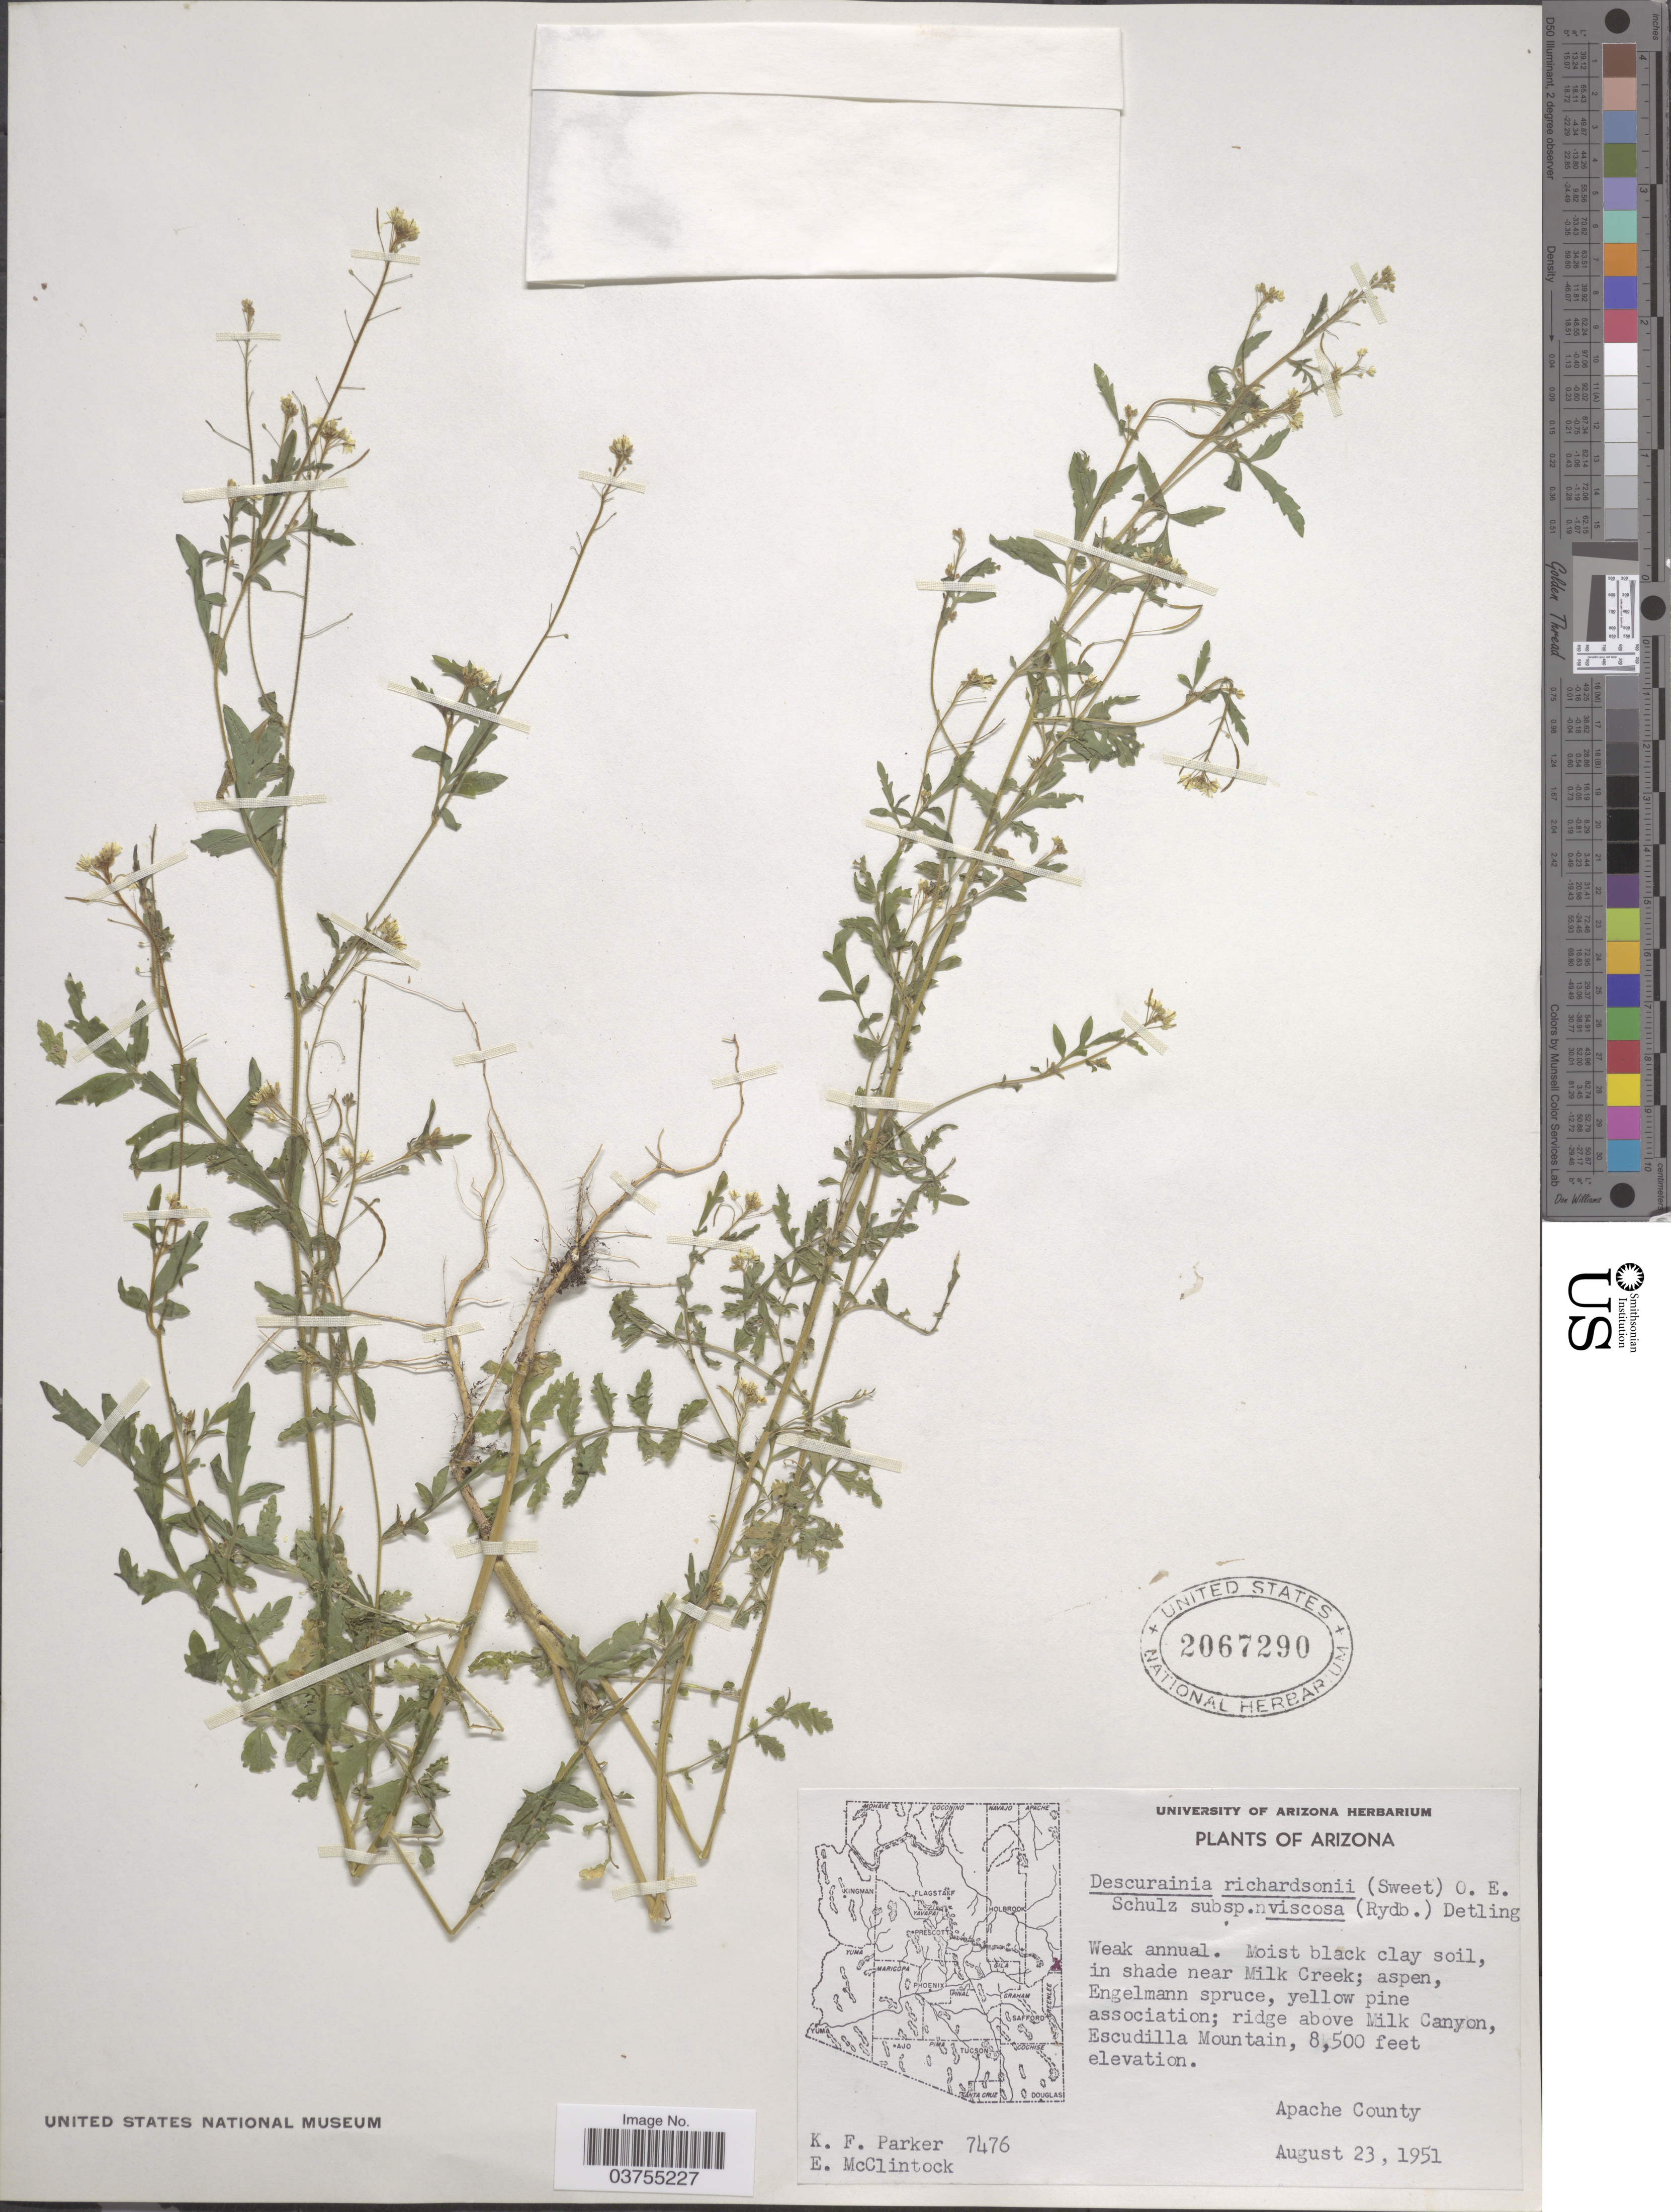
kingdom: Plantae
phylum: Tracheophyta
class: Magnoliopsida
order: Brassicales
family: Brassicaceae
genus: Descurainia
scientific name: Descurainia richardsonii subsp. viscosa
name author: (Rydb.) Detling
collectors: K. F. Parker & E. McClintock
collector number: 7476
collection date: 1951-08-23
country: United States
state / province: Arizona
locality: In shade near Milk Creek; aspen, Engelmann spruce, yellow pine association; ridge above Milk Canyon, Escudilla Mountain. Apache County.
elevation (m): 2591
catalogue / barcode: US 2067290